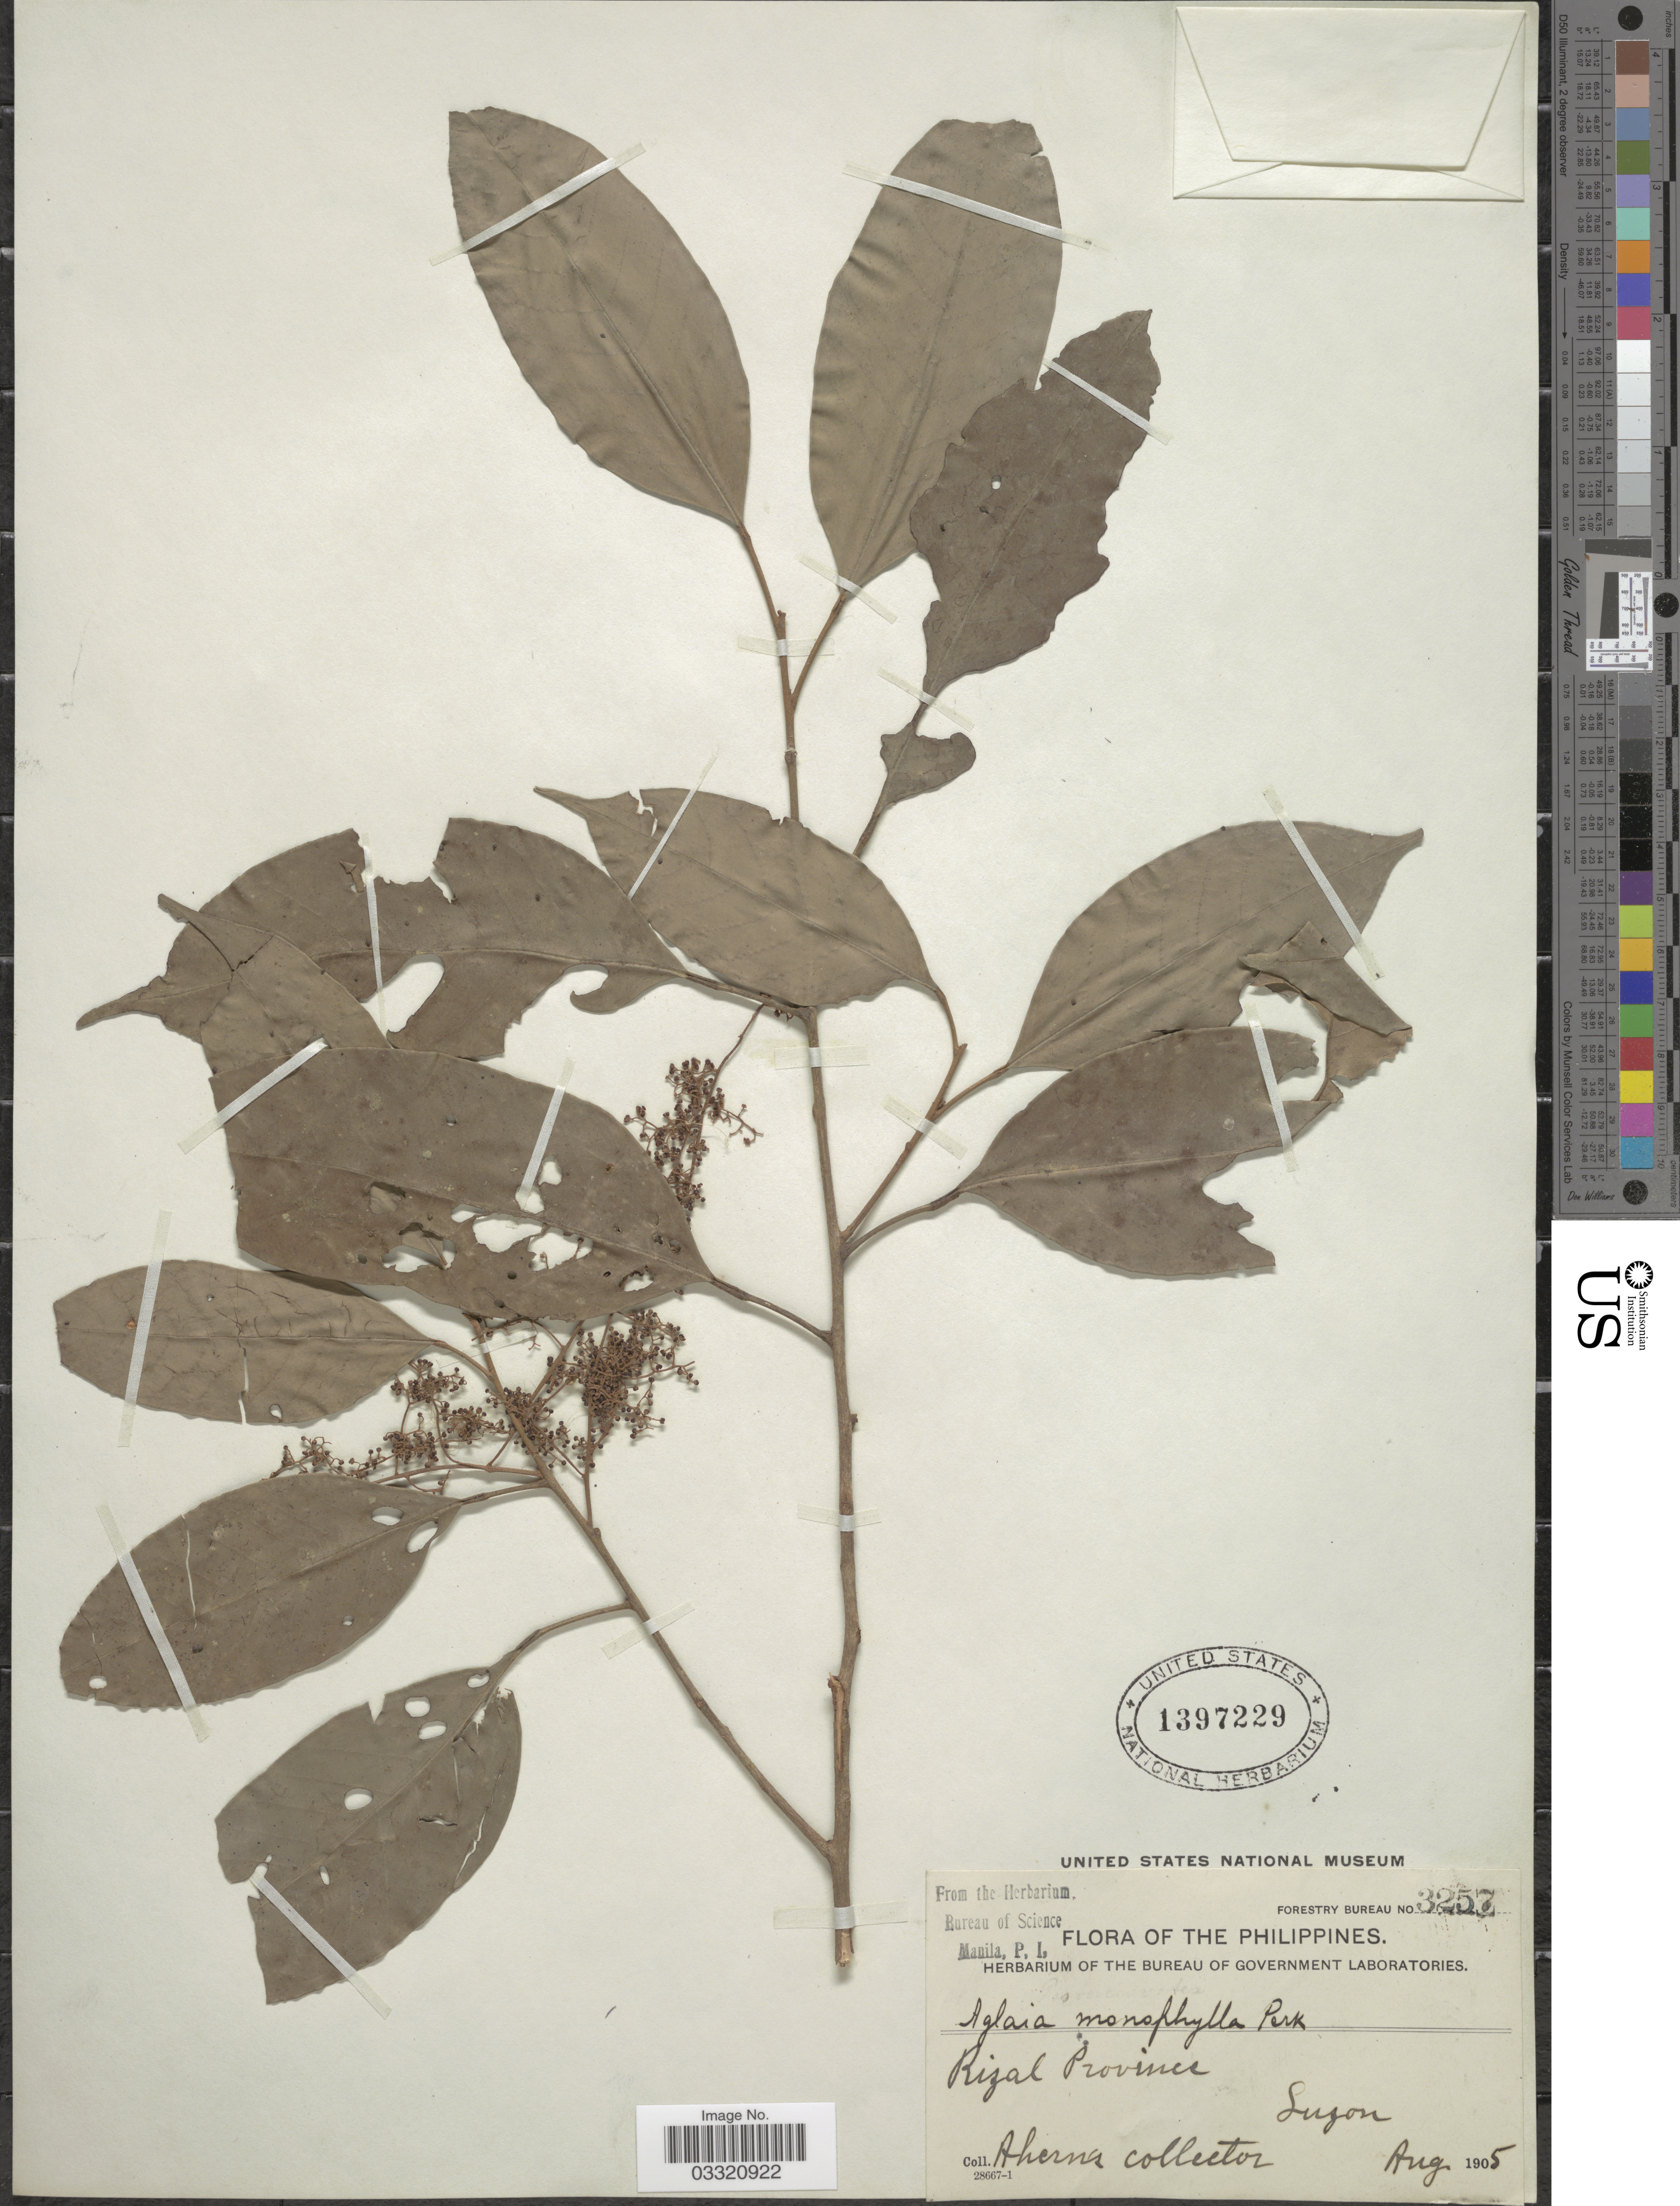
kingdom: Plantae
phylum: Tracheophyta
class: Magnoliopsida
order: Sapindales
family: Meliaceae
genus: Aglaia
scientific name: Aglaia luzoniensis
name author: (S. Vidal) Merr. & Rolfe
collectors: Ahern's collector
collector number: Forestry Bureau 3257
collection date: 1905-08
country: Philippines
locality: Rizal Province, Luzon.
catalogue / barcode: US 1397229